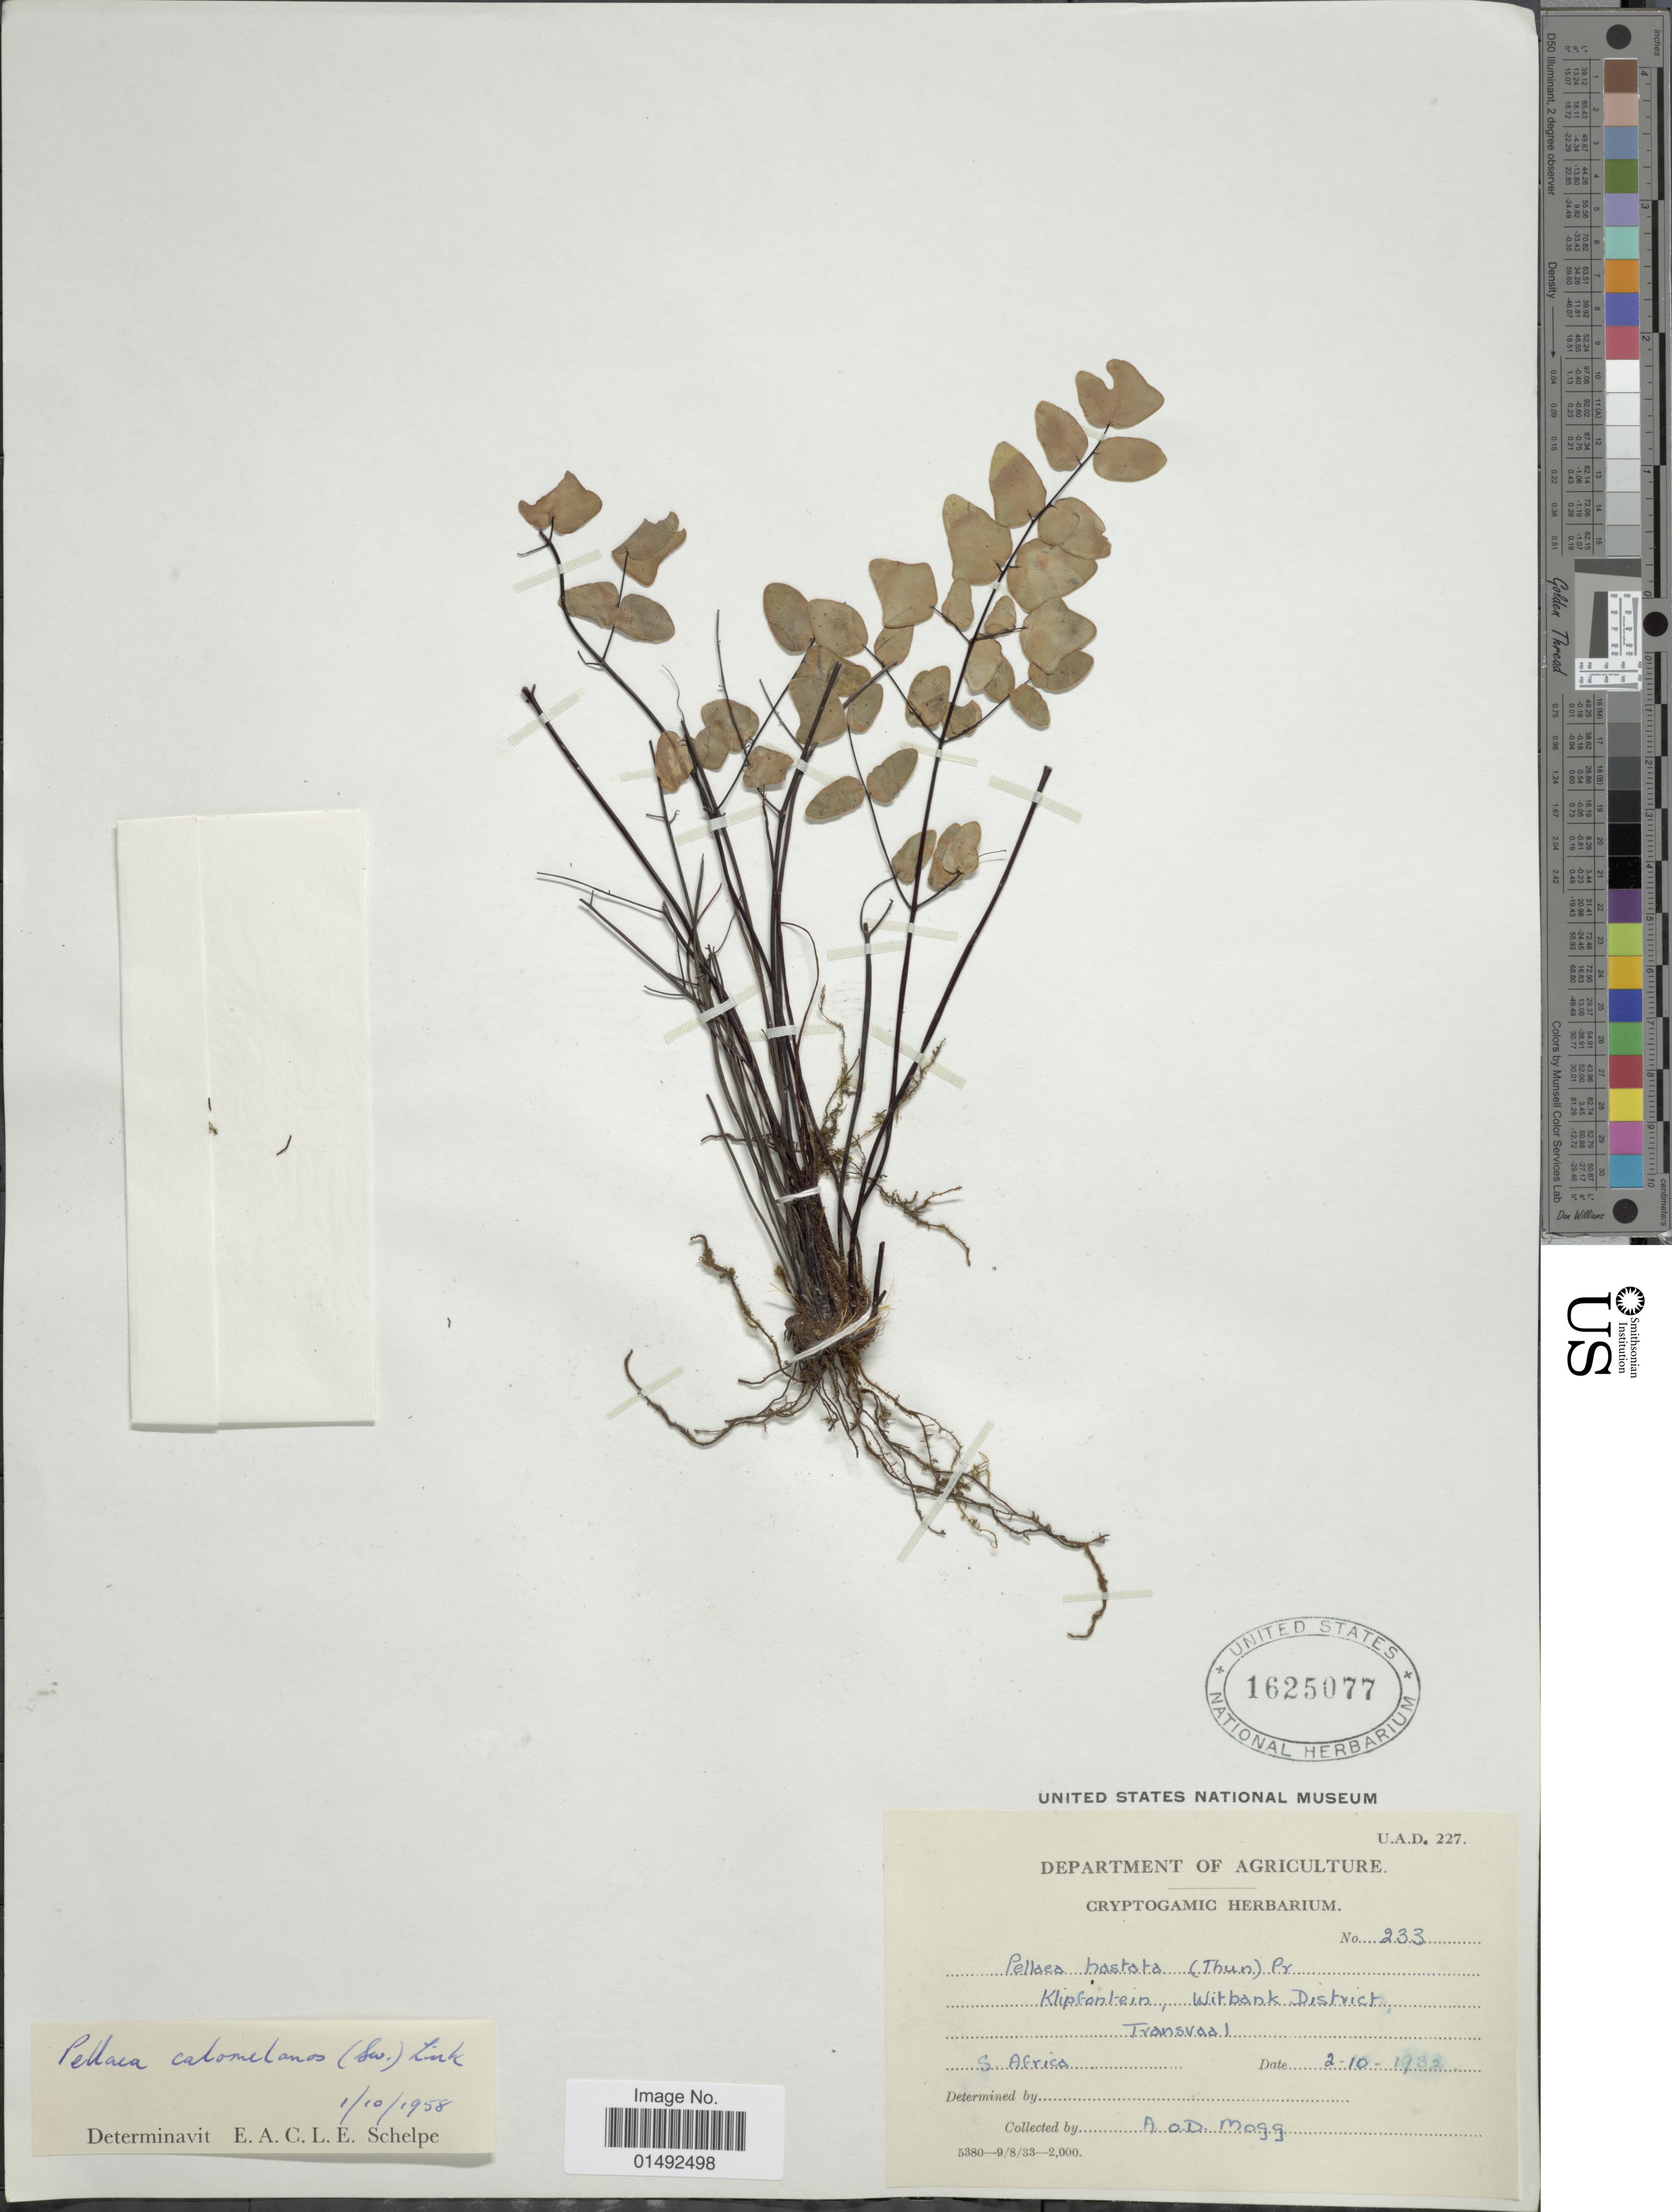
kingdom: Plantae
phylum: Tracheophyta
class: Polypodiopsida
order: Polypodiales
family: Pteridaceae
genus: Pellaea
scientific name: Pellaea calomelanos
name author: (Sw.) Link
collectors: A. O. Mogg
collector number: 233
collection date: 1932-10-02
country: South Africa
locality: Klipfontein, Witbank District, Transvaal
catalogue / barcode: US 1625077